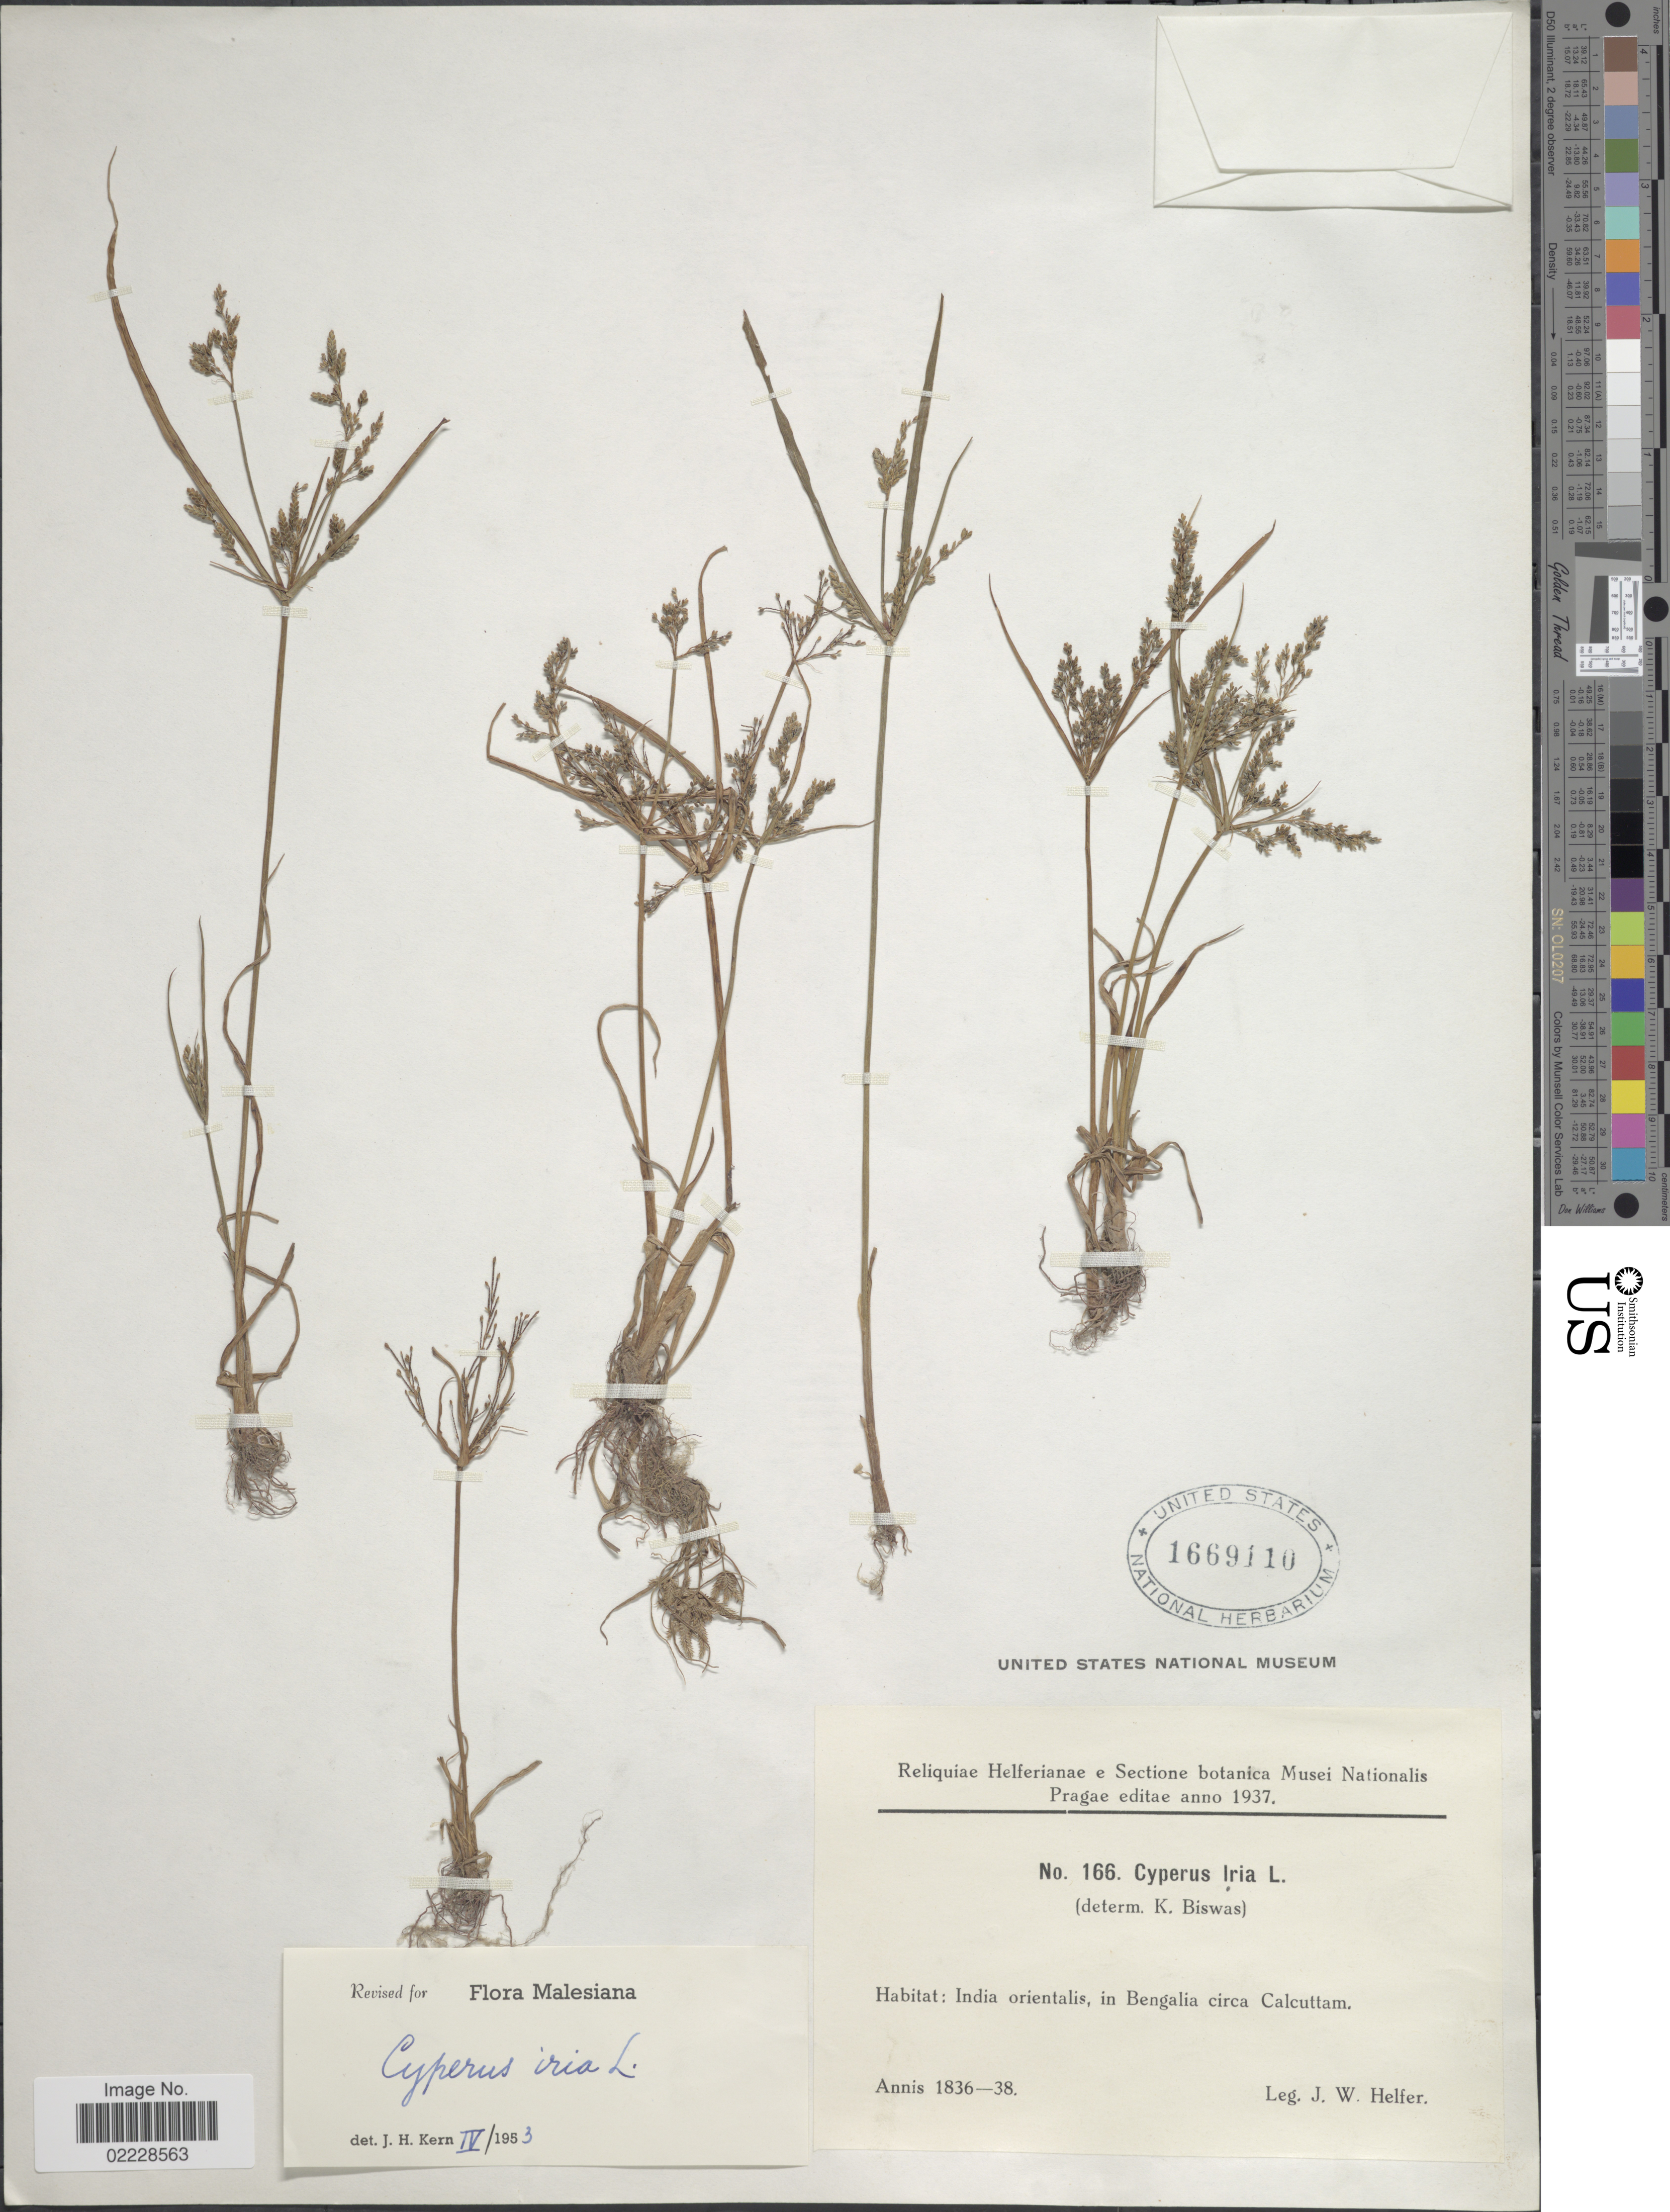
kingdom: Plantae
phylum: Tracheophyta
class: Liliopsida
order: Poales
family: Cyperaceae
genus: Cyperus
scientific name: Cyperus iria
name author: L.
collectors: J. W. Helfer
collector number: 166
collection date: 1836/1838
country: India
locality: India orientalis, in Bengalia circa Calcuttam.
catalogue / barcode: US 1669110